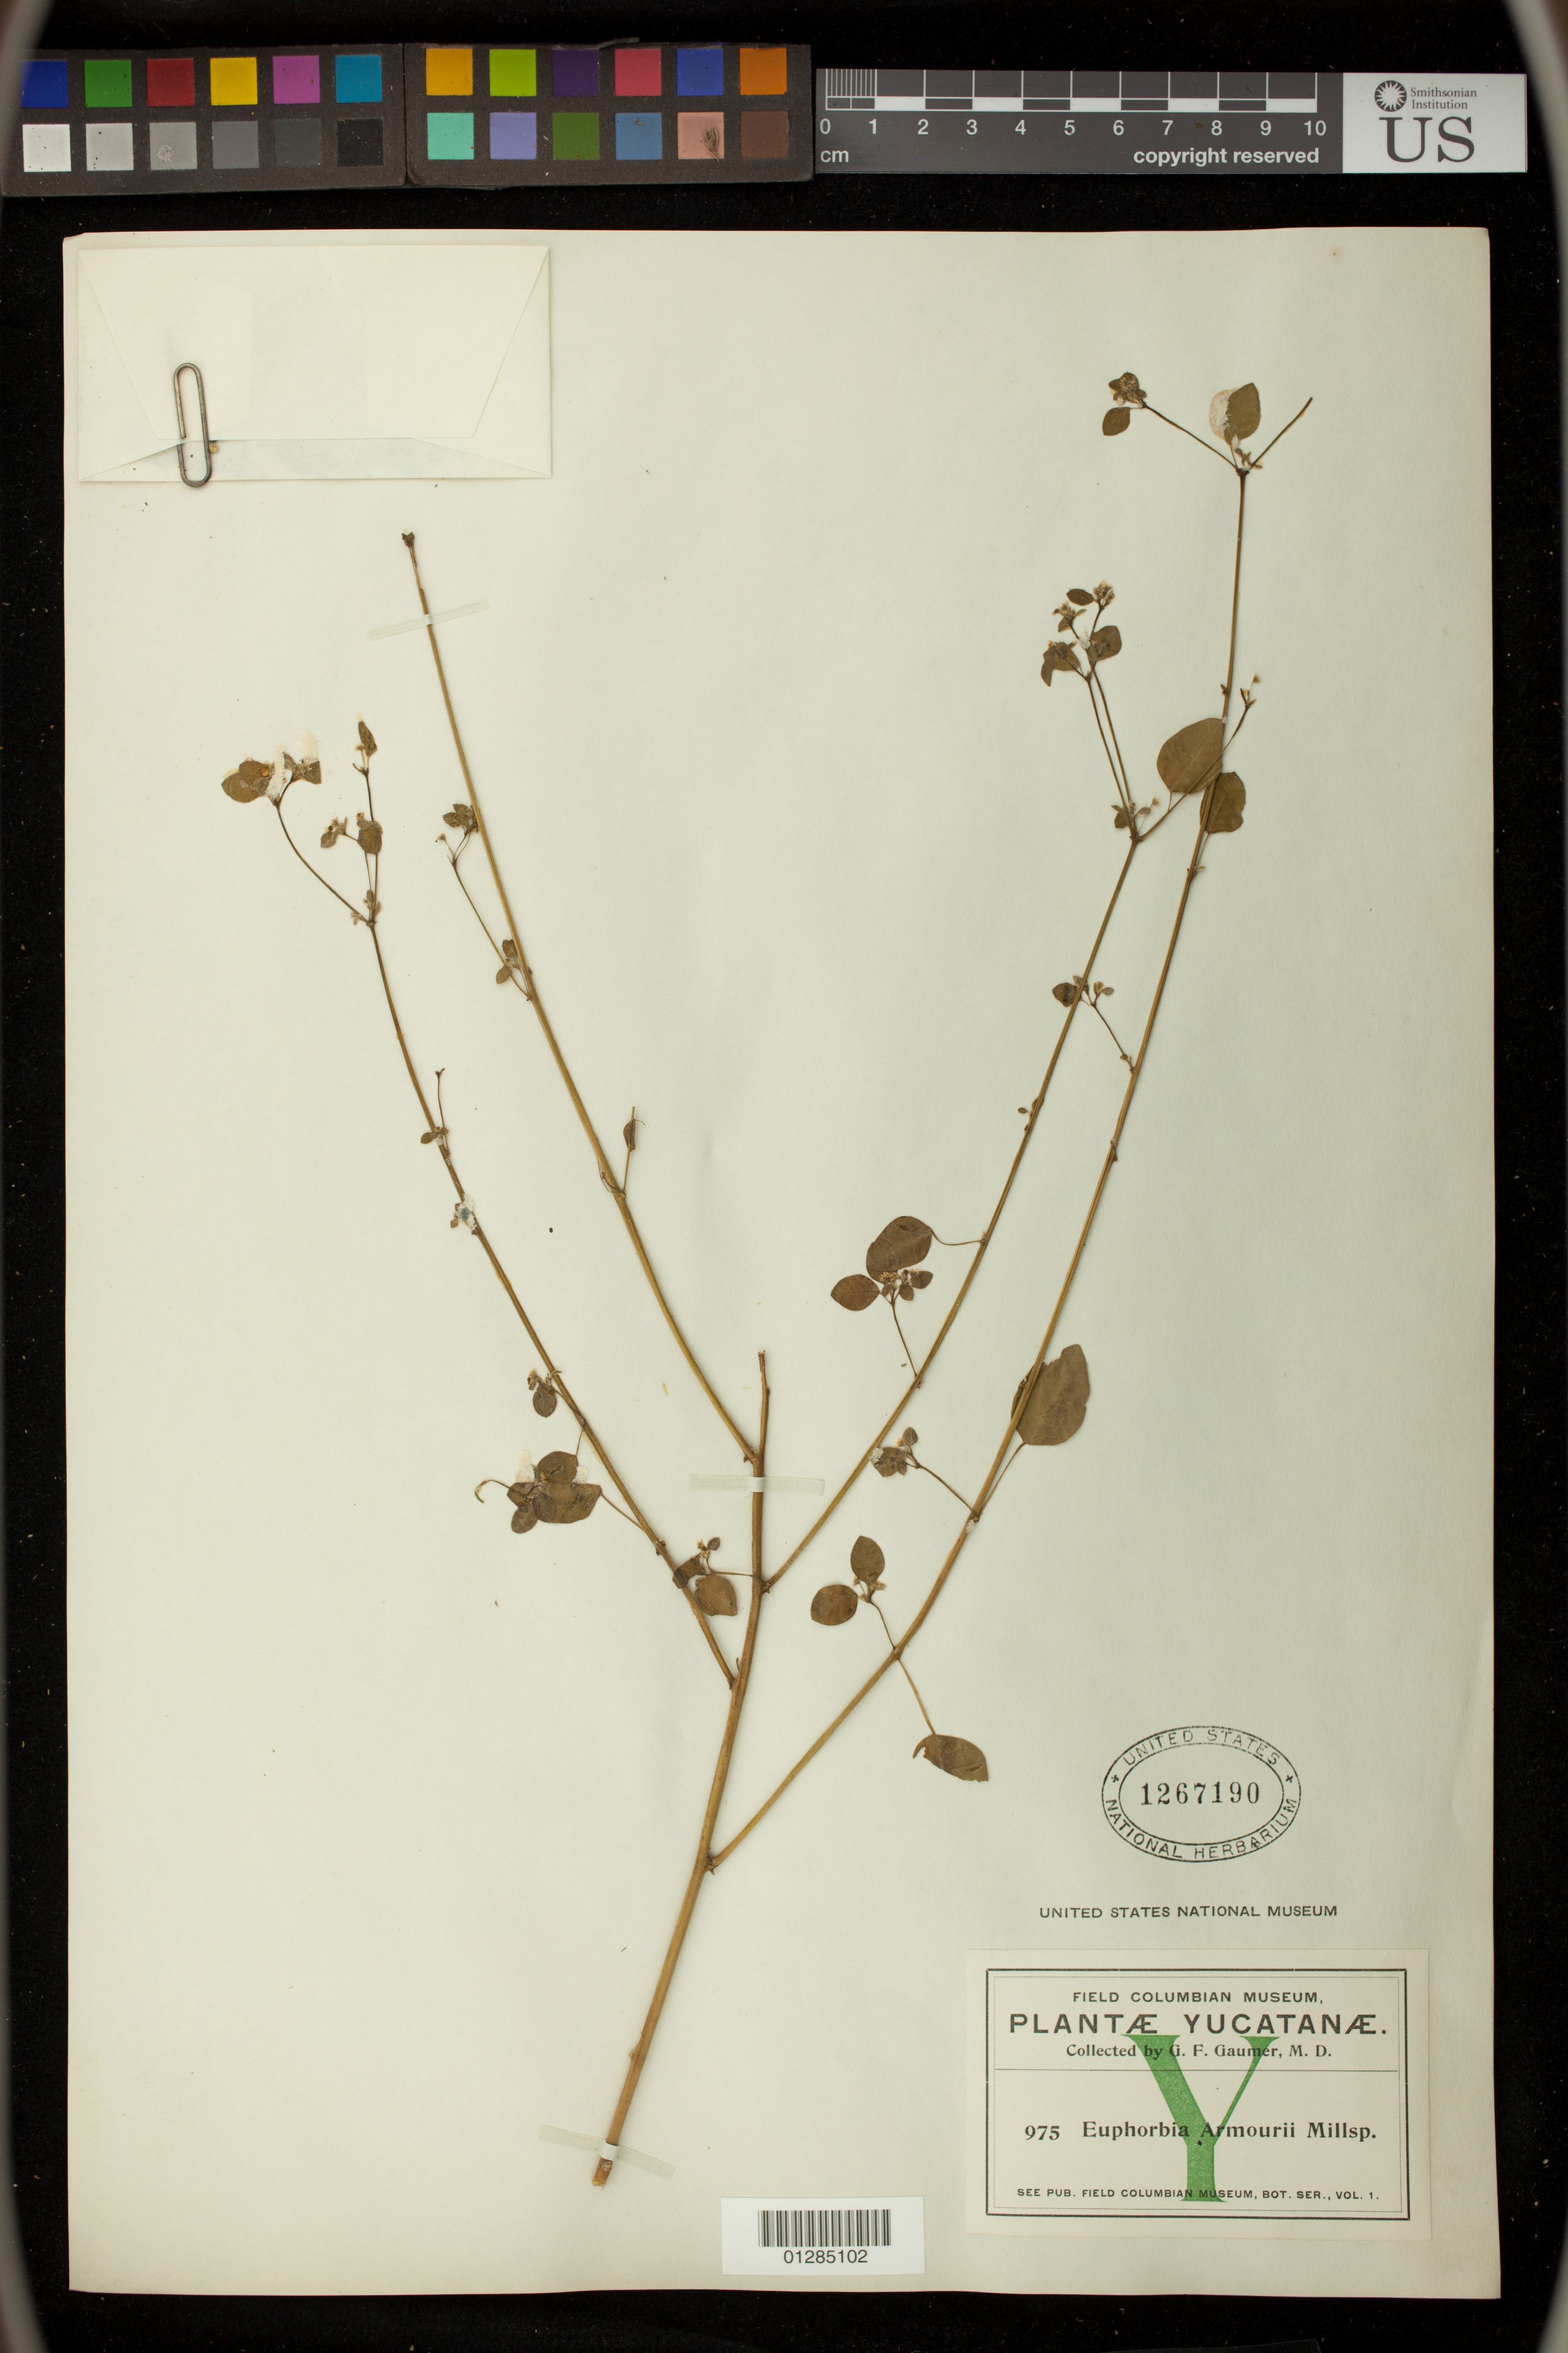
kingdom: Plantae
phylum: Tracheophyta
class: Magnoliopsida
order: Malpighiales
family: Euphorbiaceae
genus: Euphorbia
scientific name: Euphorbia armourii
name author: Millsp.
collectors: G. F. Gaumer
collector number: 975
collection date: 1878/1881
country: Mexico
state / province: Yucatán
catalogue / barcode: US 1267190